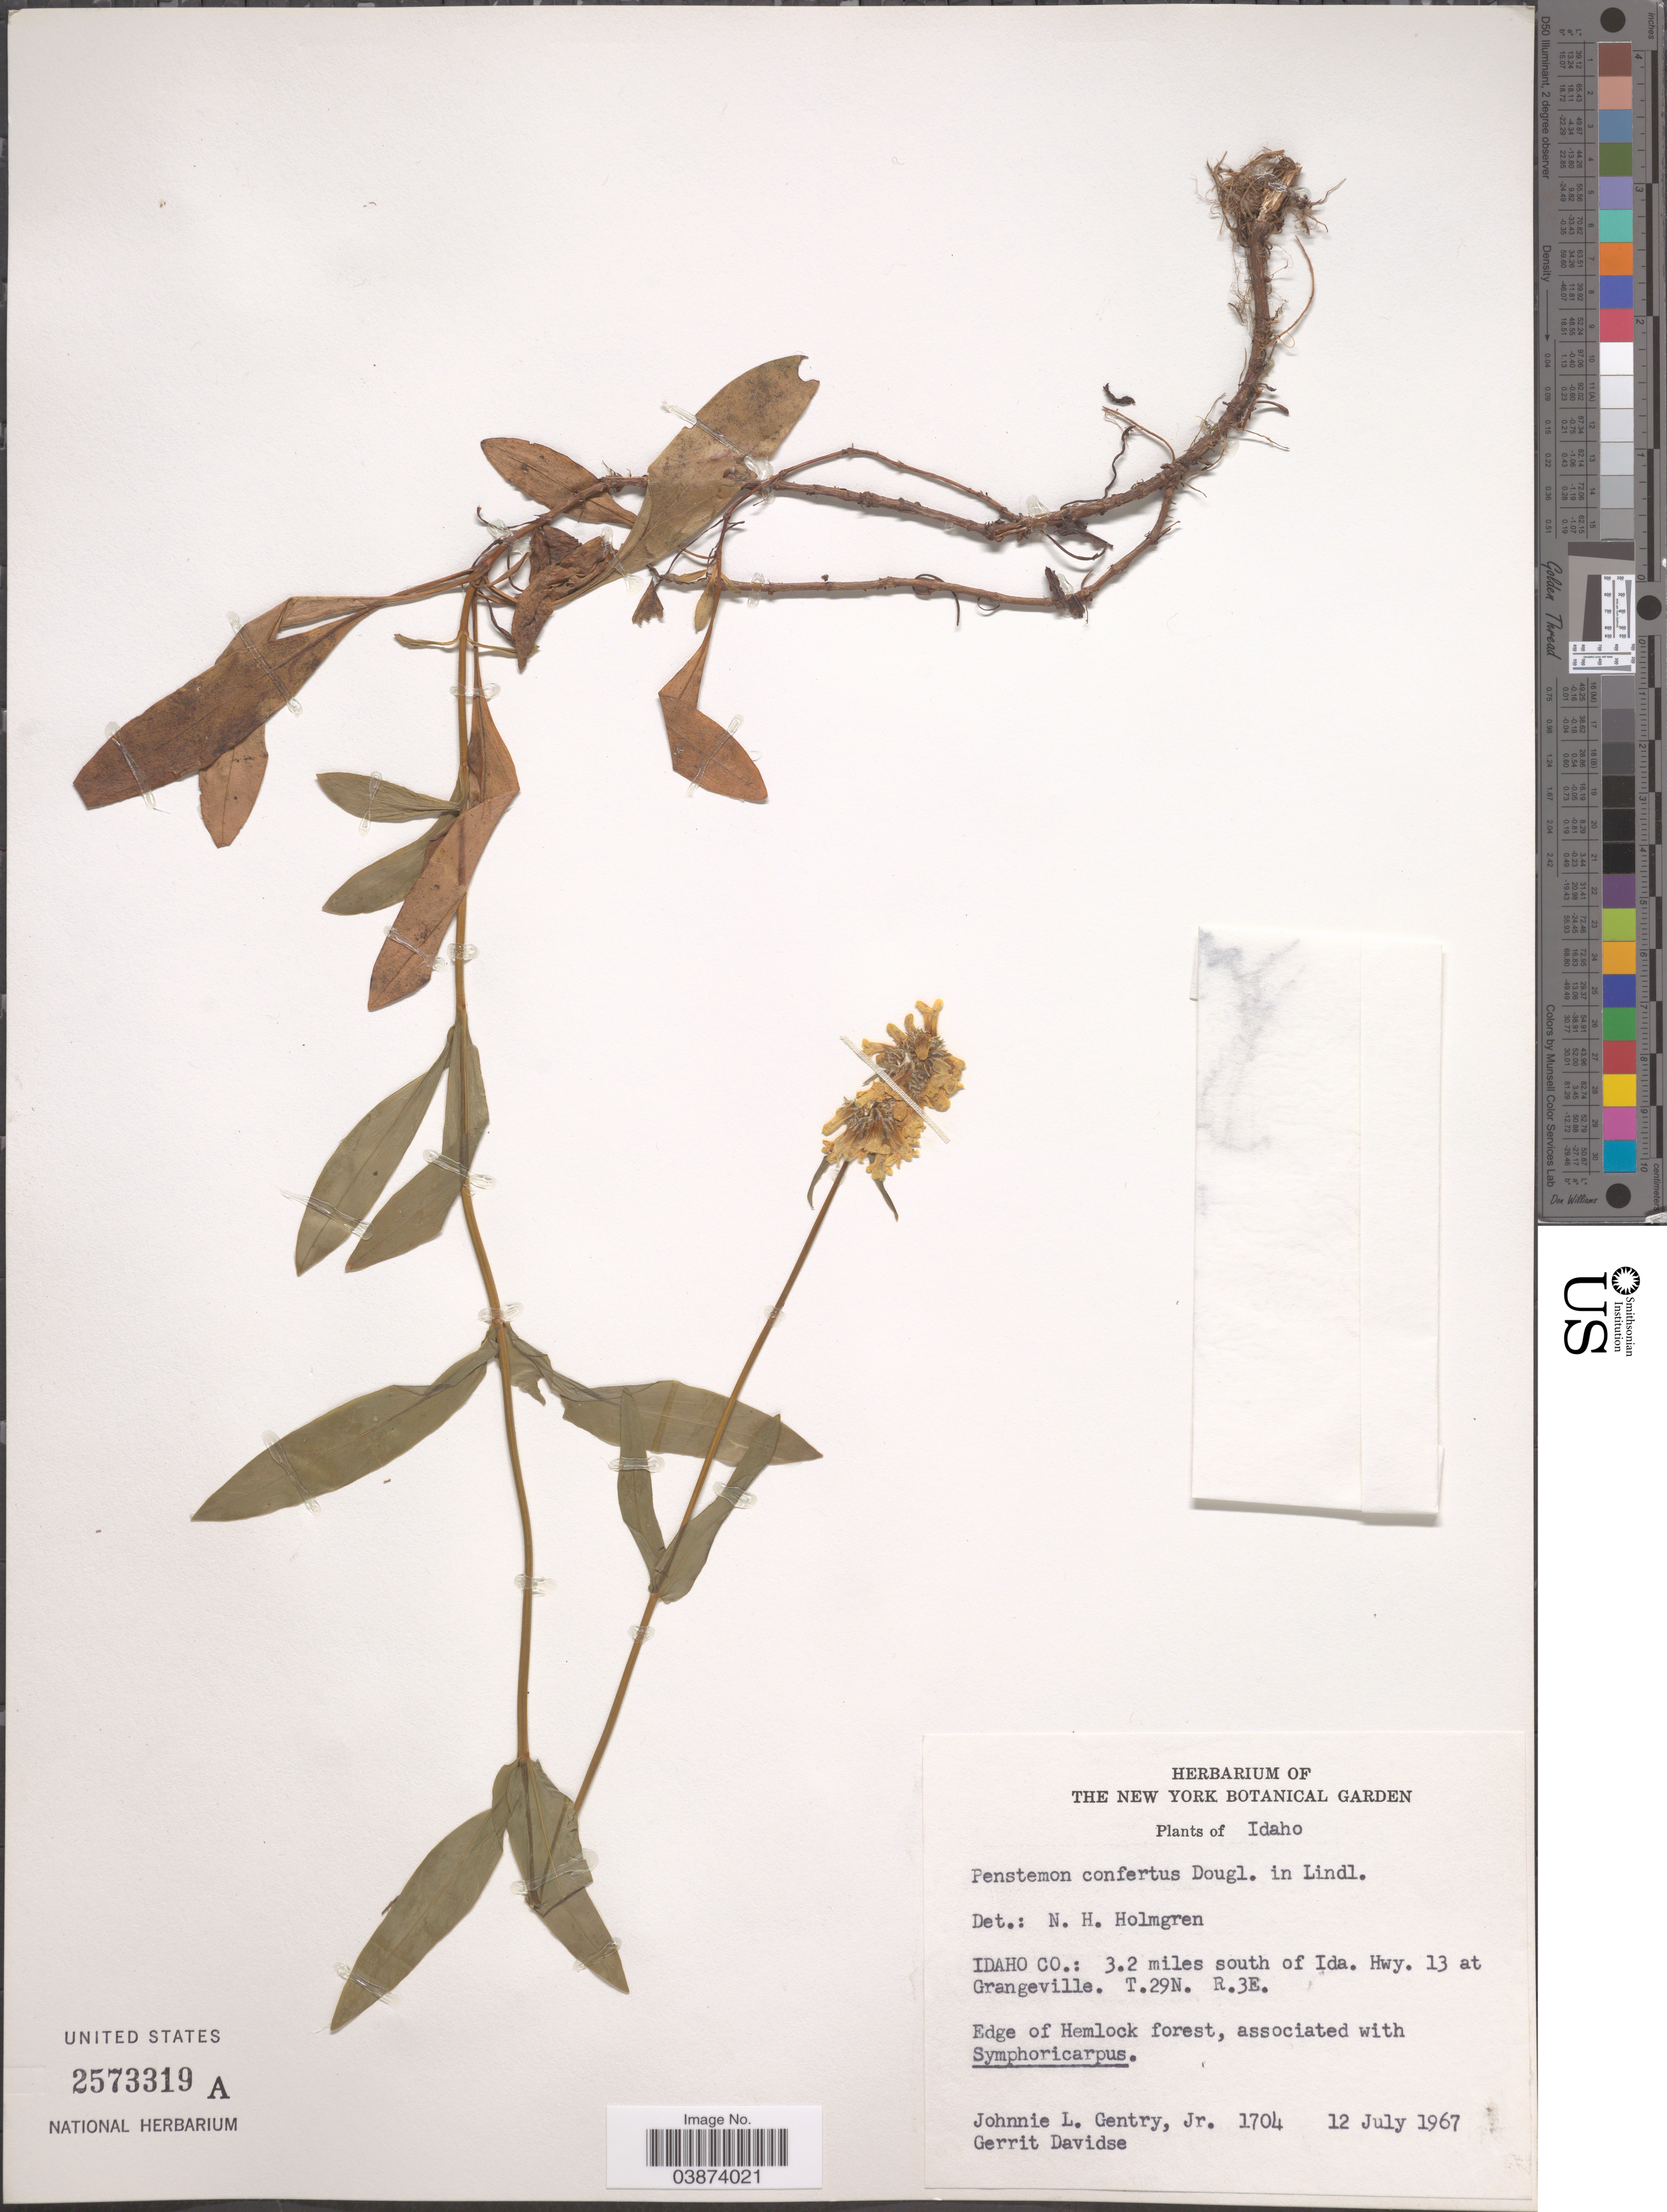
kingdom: Plantae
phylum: Tracheophyta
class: Magnoliopsida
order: Lamiales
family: Plantaginaceae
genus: Penstemon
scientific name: Penstemon confertus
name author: Douglas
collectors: J. L. Gentry & G. Davidse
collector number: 1704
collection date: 1967-07-12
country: United States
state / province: Idaho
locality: Idaho Co.: 3.2 miles south of Ida. Hwy. 13 at Grangeville. T.29N. R3E.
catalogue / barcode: US 2573319A